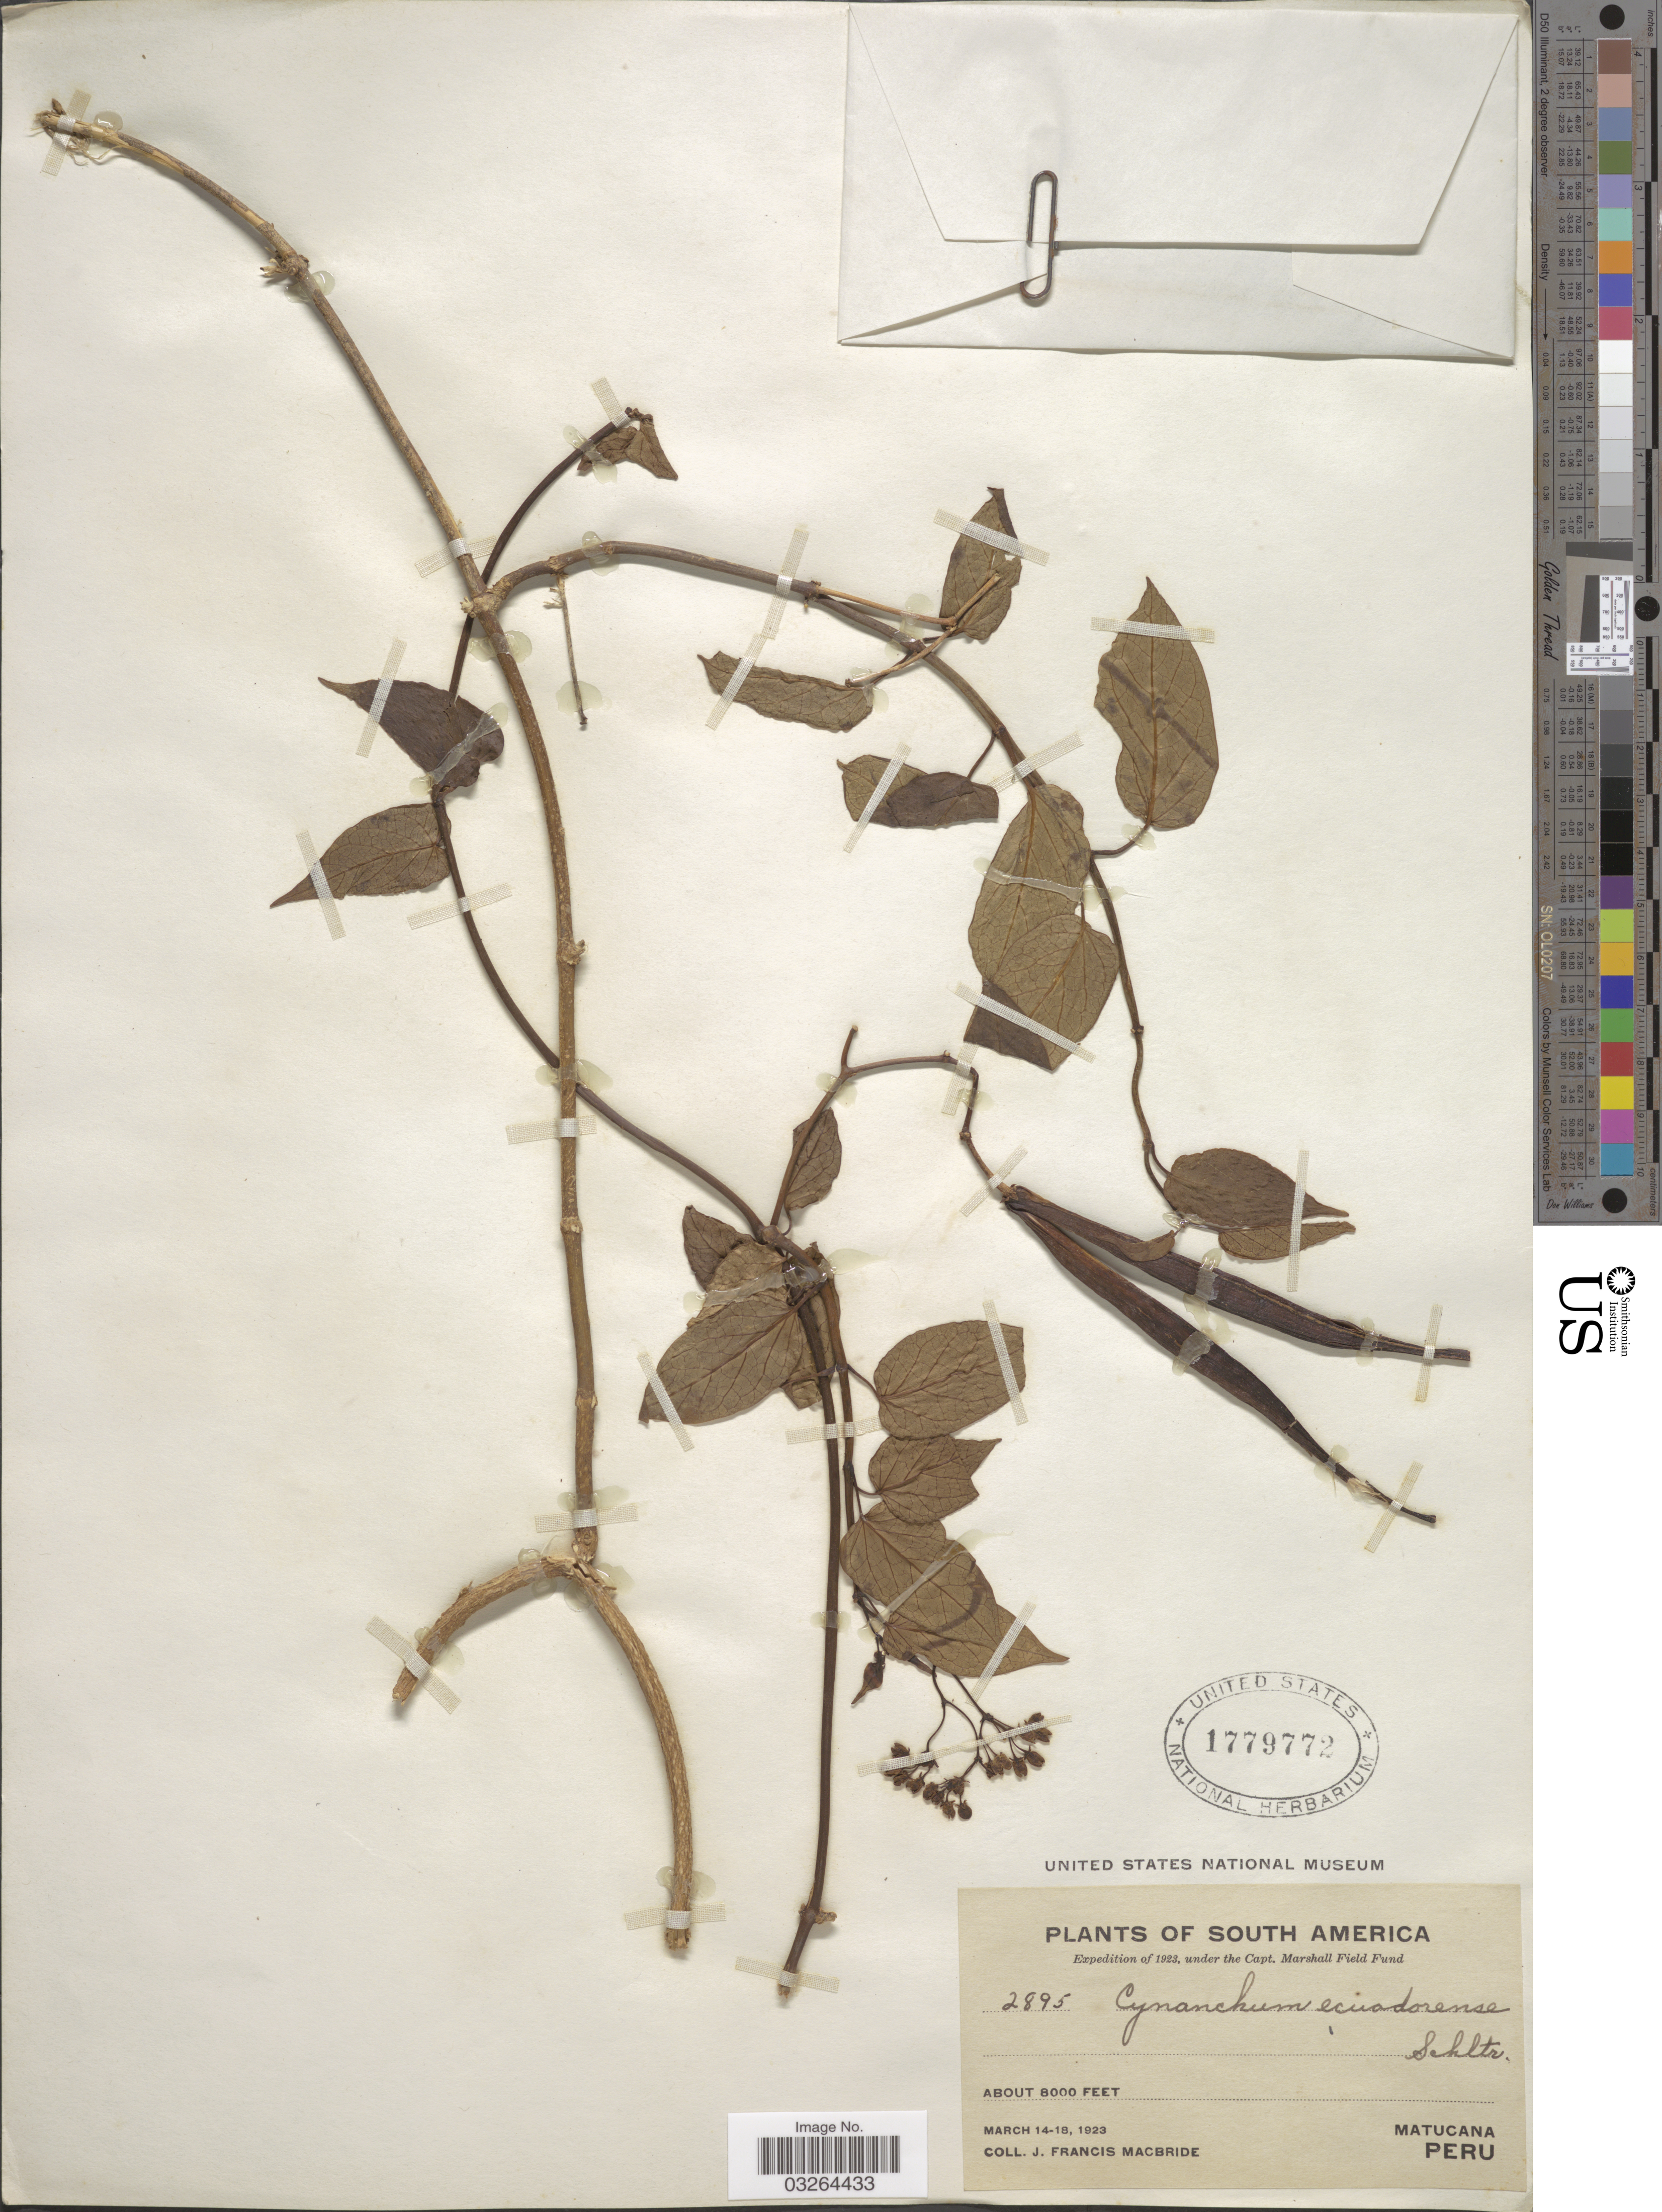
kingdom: Plantae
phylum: Tracheophyta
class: Magnoliopsida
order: Gentianales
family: Apocynaceae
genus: Cynanchum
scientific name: Cynanchum ecuadorense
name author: Schltr.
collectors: J. F. Macbride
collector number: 2895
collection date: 1923-03-14/1923-03-18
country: Peru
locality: Matucana.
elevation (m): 2438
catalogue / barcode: US 1779772